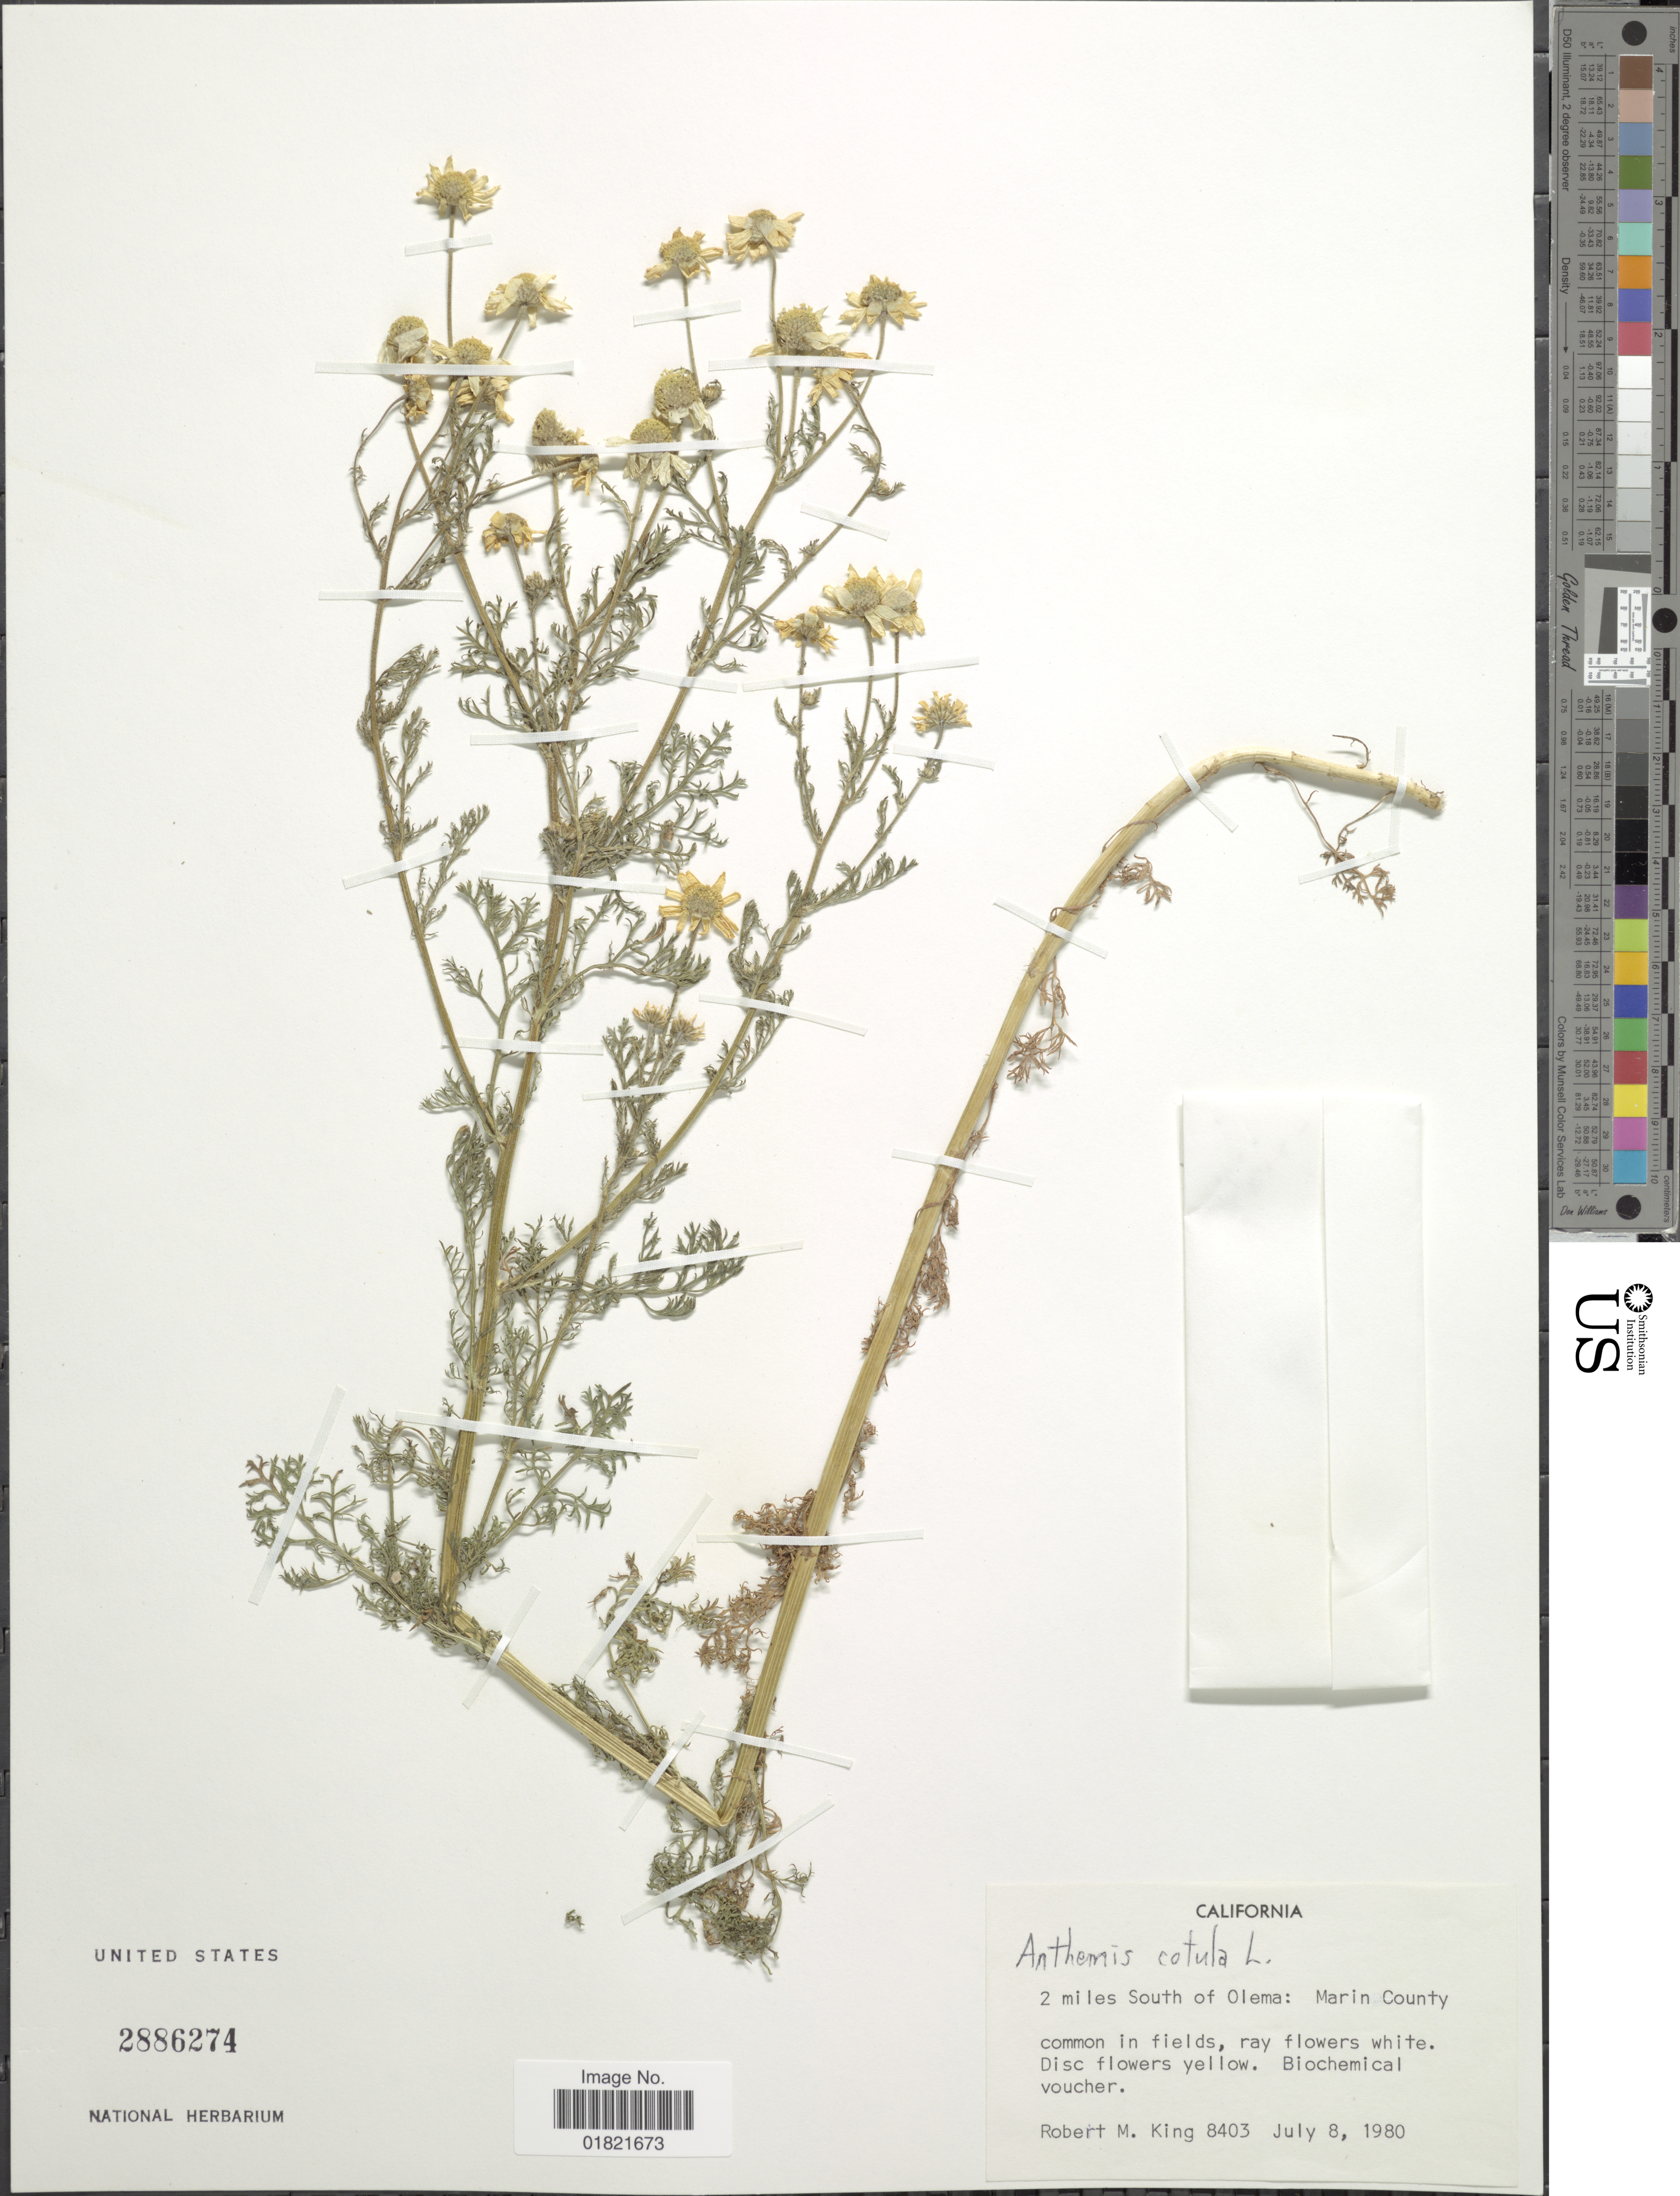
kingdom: Plantae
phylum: Tracheophyta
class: Magnoliopsida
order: Asterales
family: Asteraceae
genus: Anthemis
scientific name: Anthemis cotula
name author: L.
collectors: R. M. King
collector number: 8403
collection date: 1980-07-08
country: United States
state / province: California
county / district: Marin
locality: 2 miles South of Olema: Marin County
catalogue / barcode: US 2886274